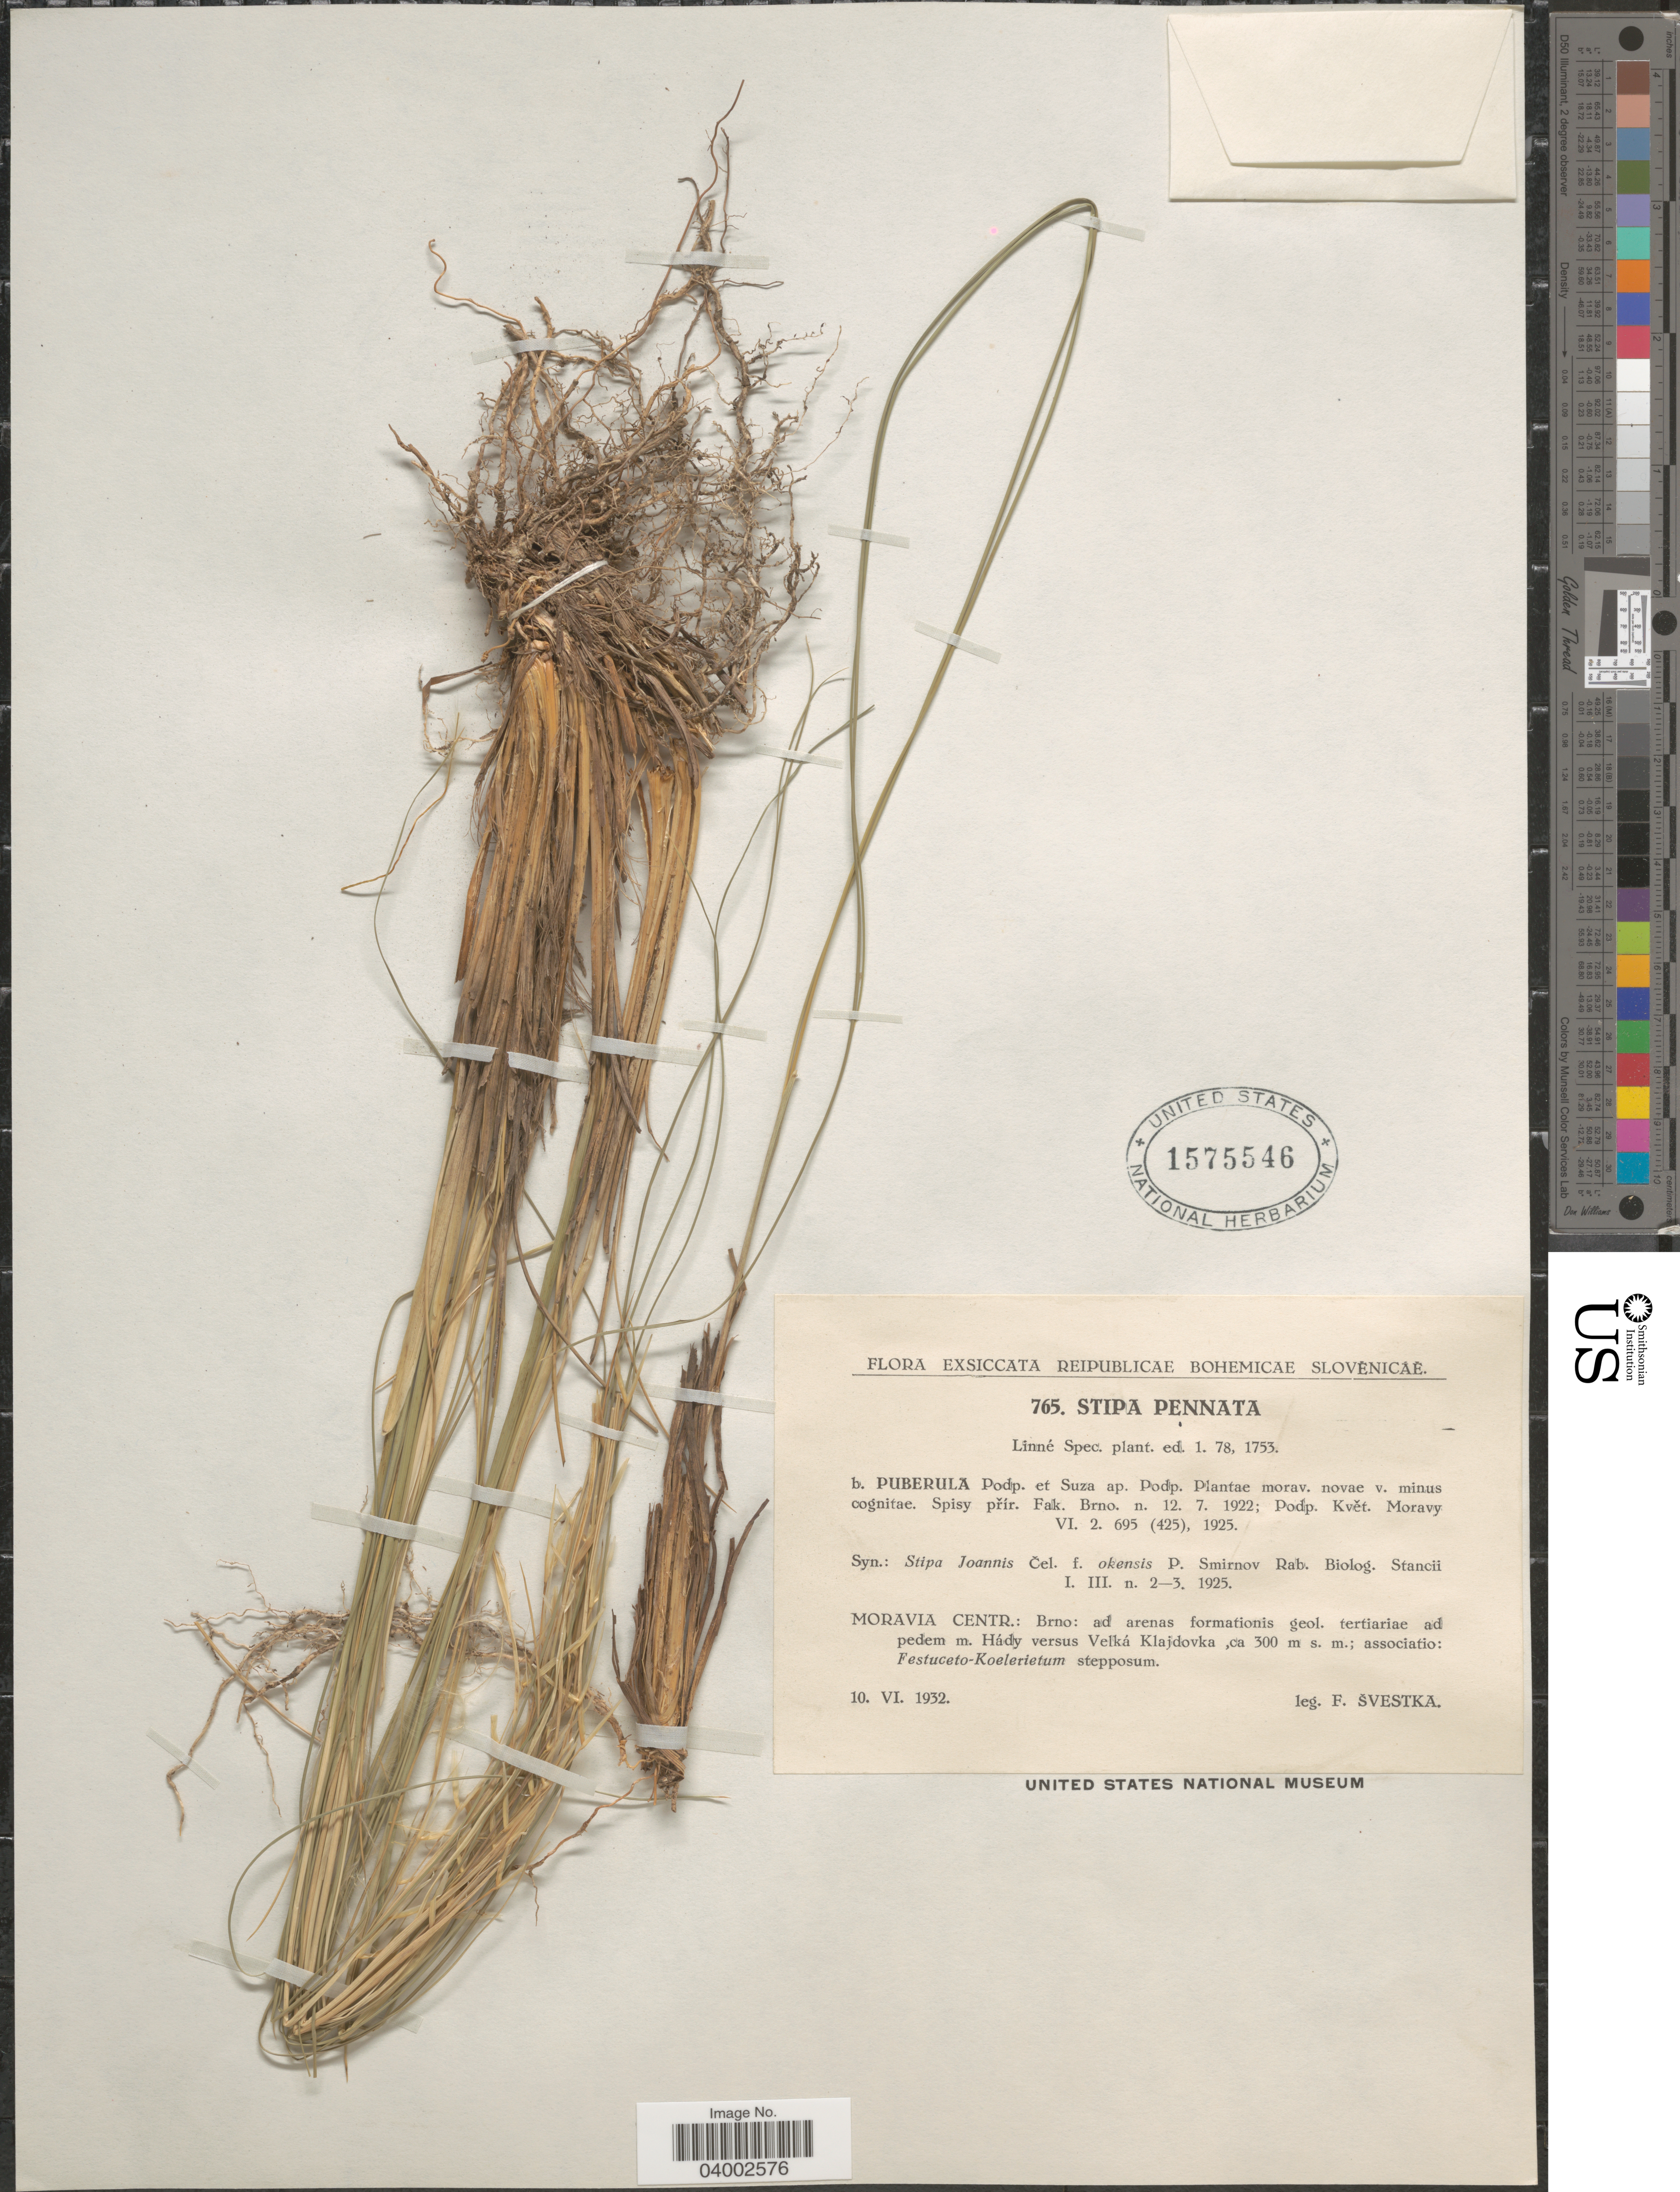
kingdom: Plantae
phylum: Tracheophyta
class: Liliopsida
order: Poales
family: Poaceae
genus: Stipa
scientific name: Stipa pennata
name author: L.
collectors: F. Svestka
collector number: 765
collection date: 1932-06-10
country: Czechia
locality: Moravia Centr.: Brno: ad arenas formationis geol. tertiariae ad pedem m. Hády versus Velká Klajdovka.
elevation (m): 300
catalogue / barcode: US 1575546